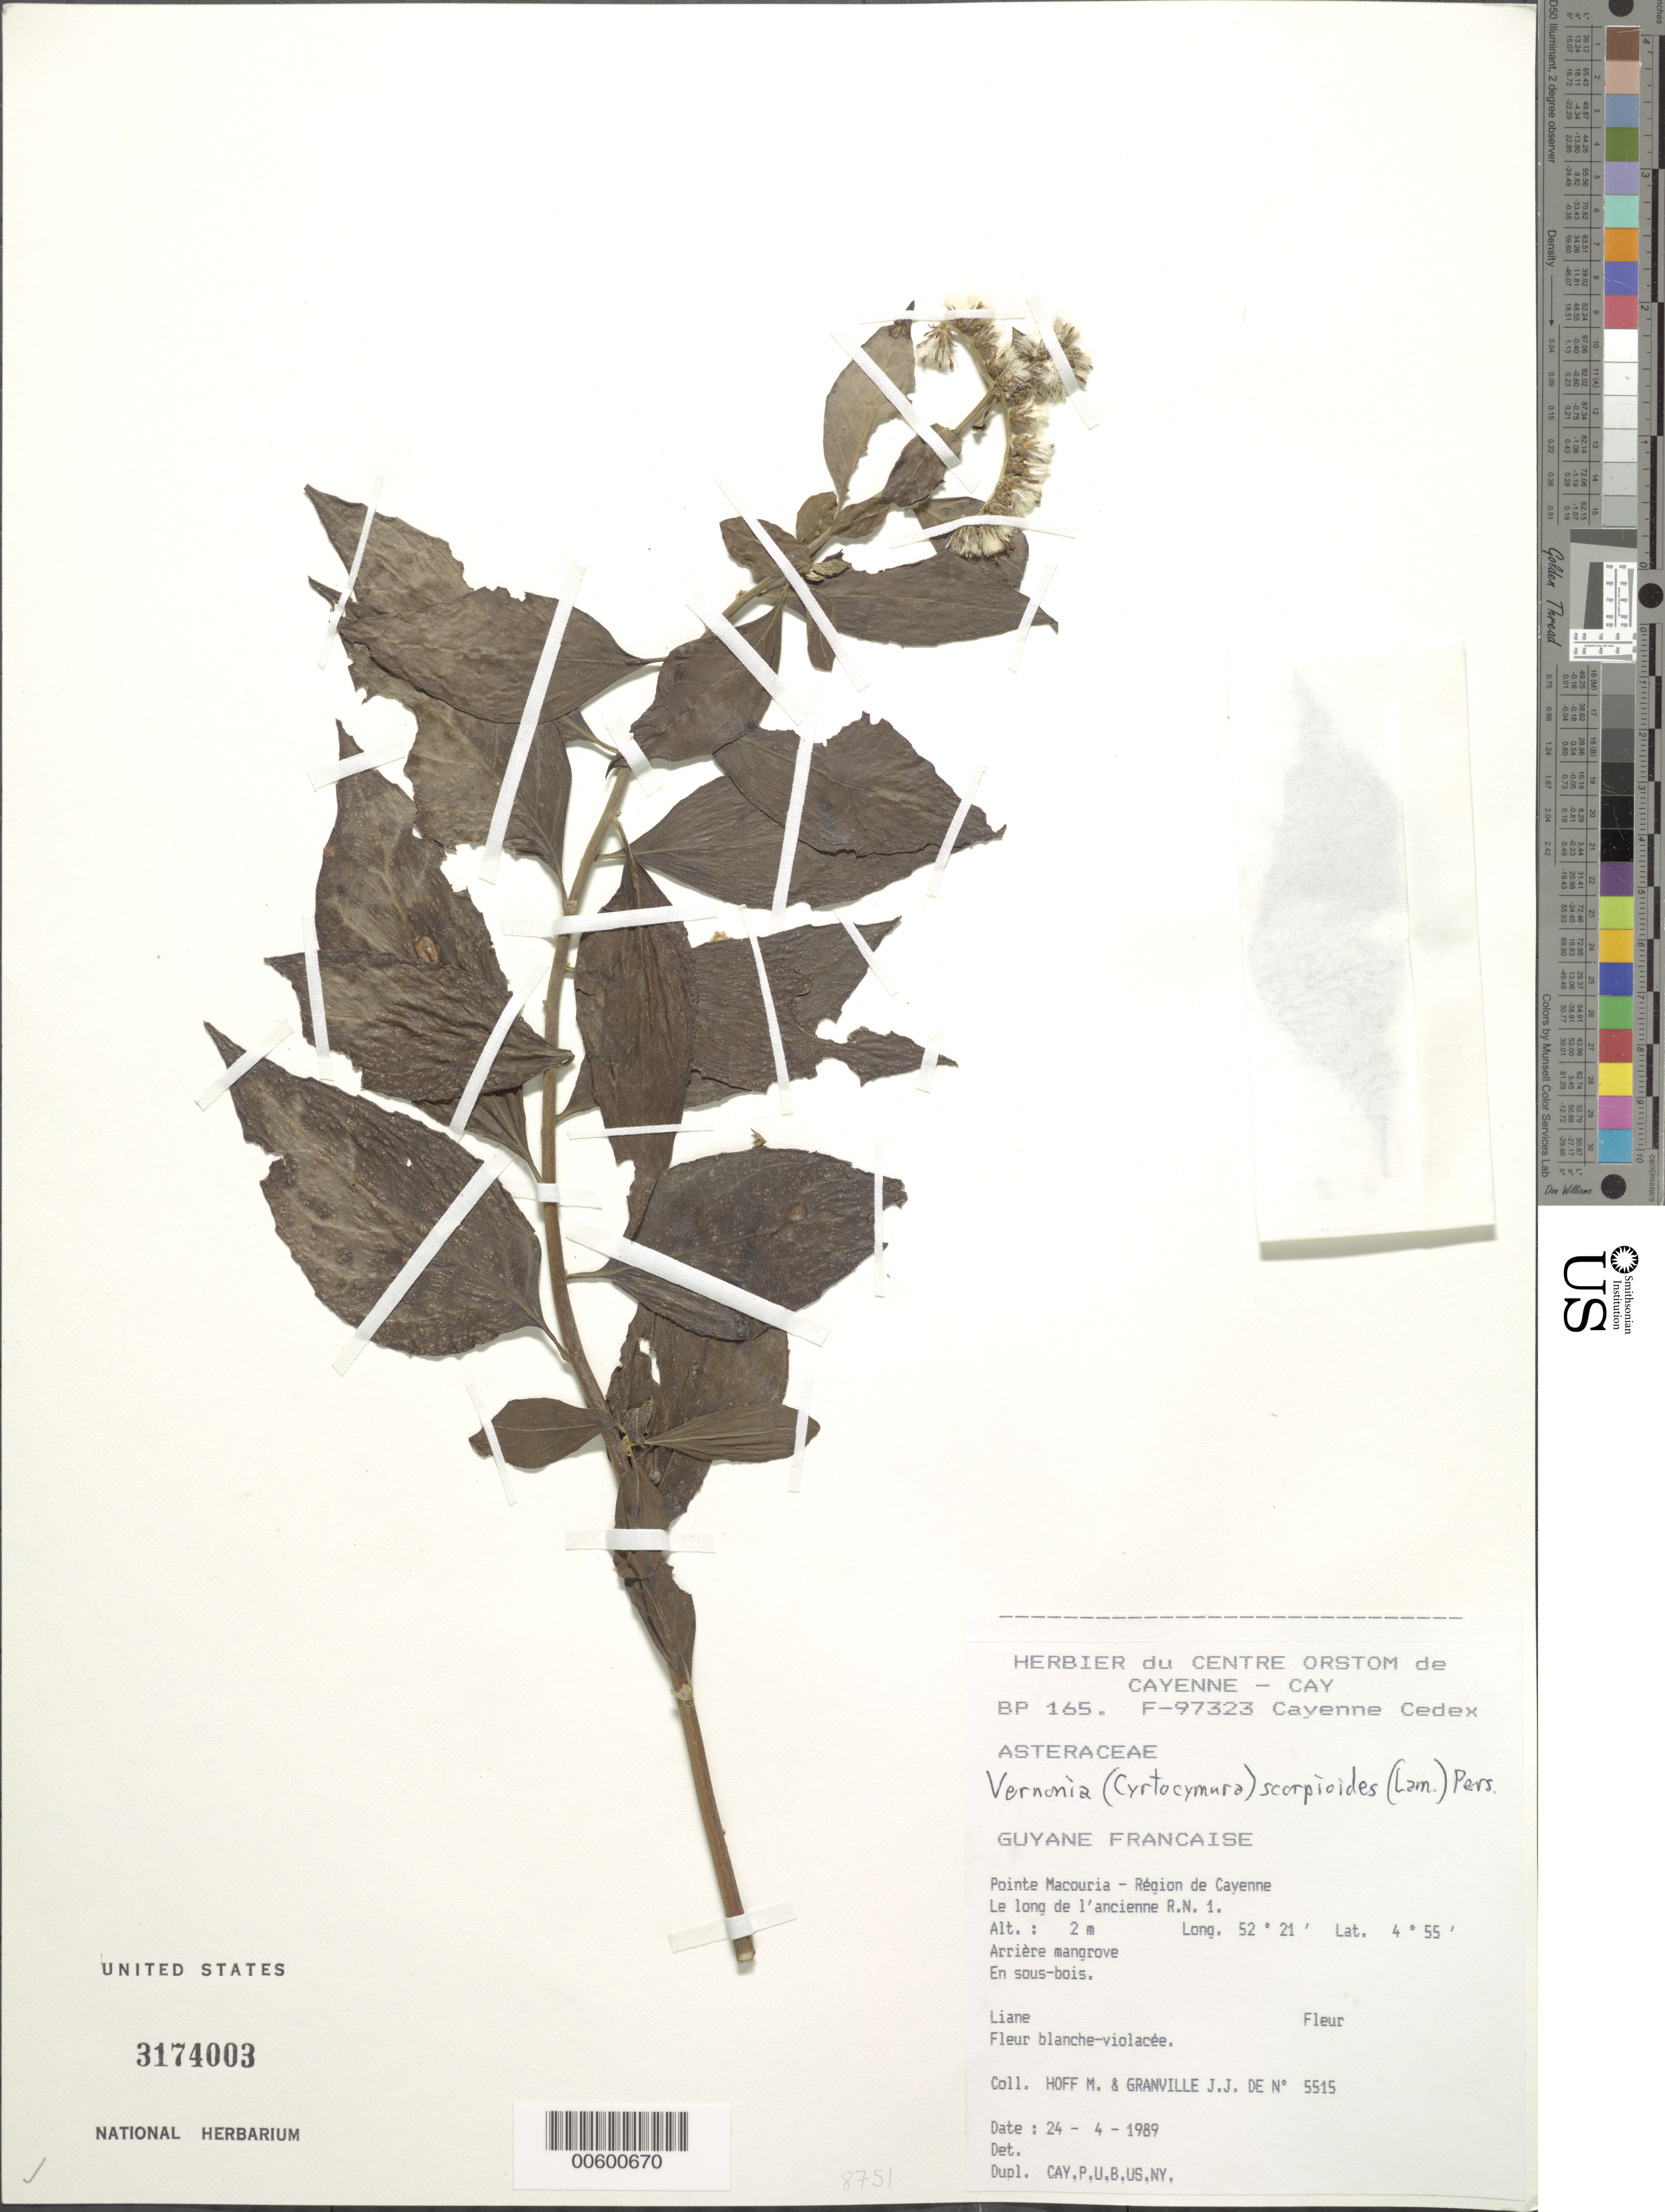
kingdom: Plantae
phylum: Tracheophyta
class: Magnoliopsida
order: Asterales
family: Asteraceae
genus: Cyrtocymura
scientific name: Cyrtocymura scorpioides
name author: (Lam.) H. Rob.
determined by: Pruski, J. F.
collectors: M. Hoff & J.-J. de Granville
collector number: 5515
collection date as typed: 24-Apr-89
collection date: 1989-04-24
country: French Guiana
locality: Pointe Macouria, région de Cayenne, R.N. 1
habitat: Arriere mangrove. En sous bois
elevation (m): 2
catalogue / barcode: US 3174003